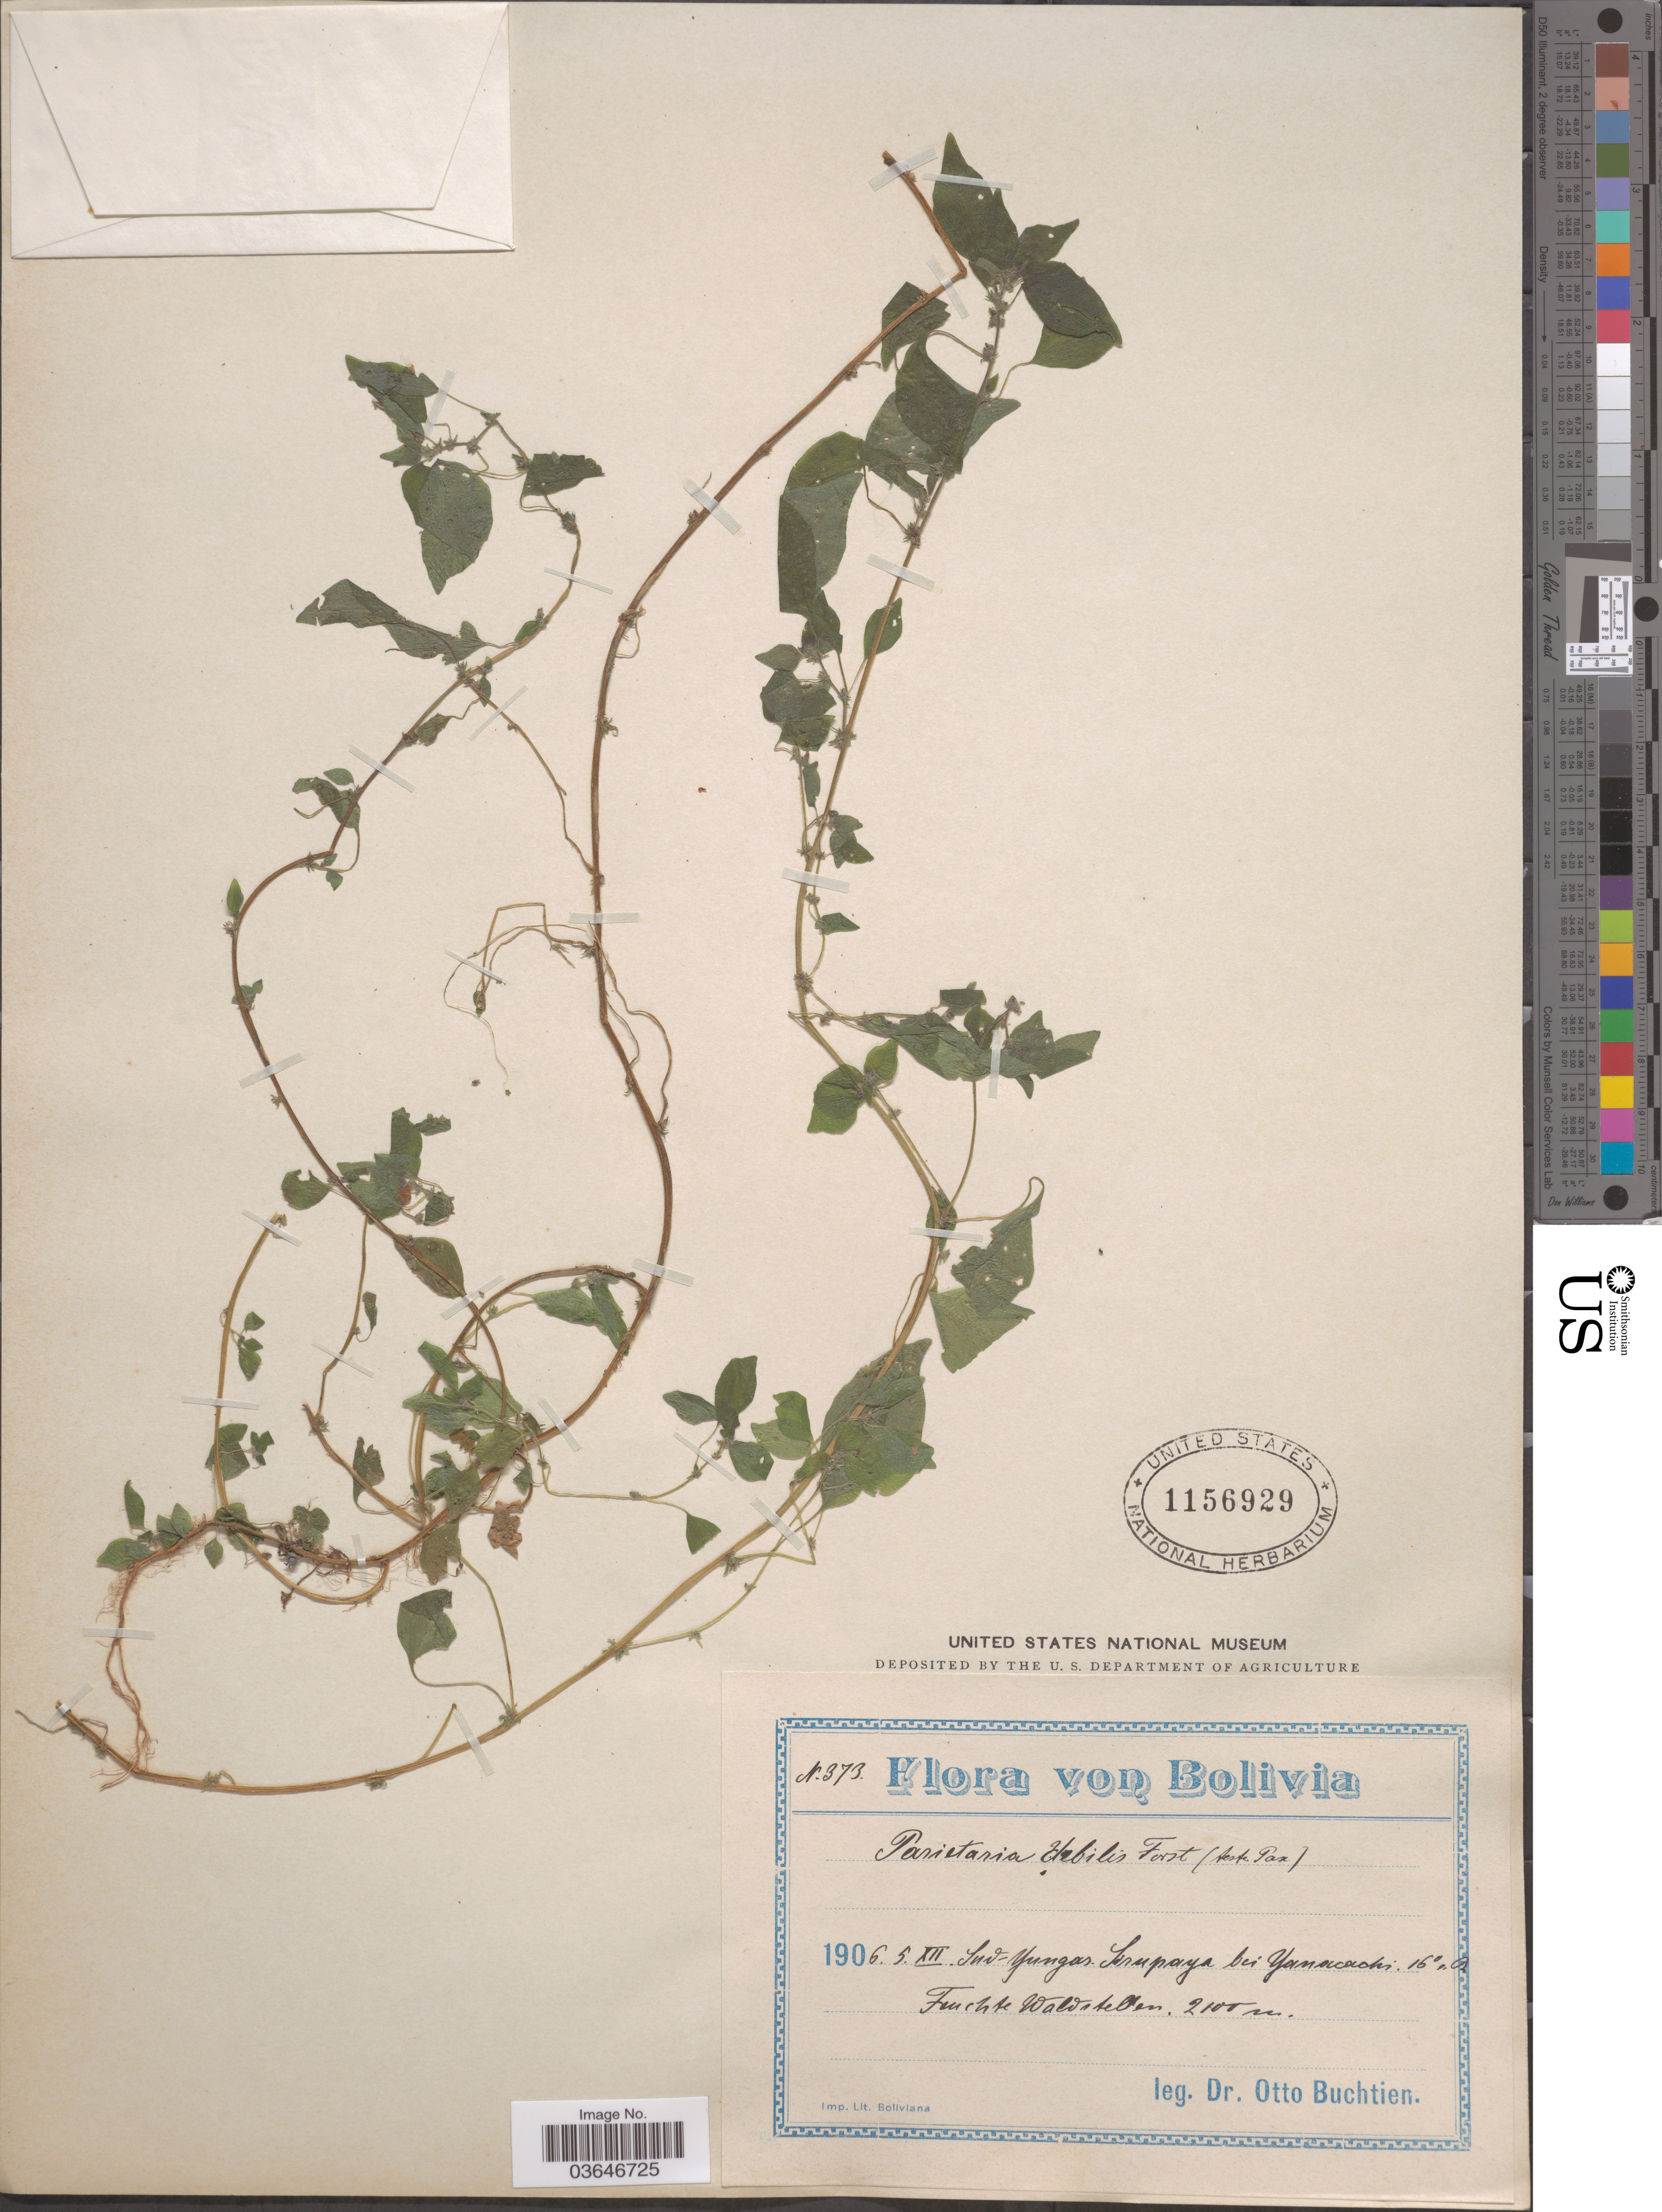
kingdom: Plantae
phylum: Tracheophyta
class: Magnoliopsida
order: Rosales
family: Urticaceae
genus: Parietaria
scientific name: Parietaria debilis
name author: G. Forst.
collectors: O. Buchtien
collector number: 373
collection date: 1906-12-05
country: Bolivia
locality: Sud-Yungas. Sirupaya bei Yanacachi 16° s. Br.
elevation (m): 2100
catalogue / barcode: US 1156929